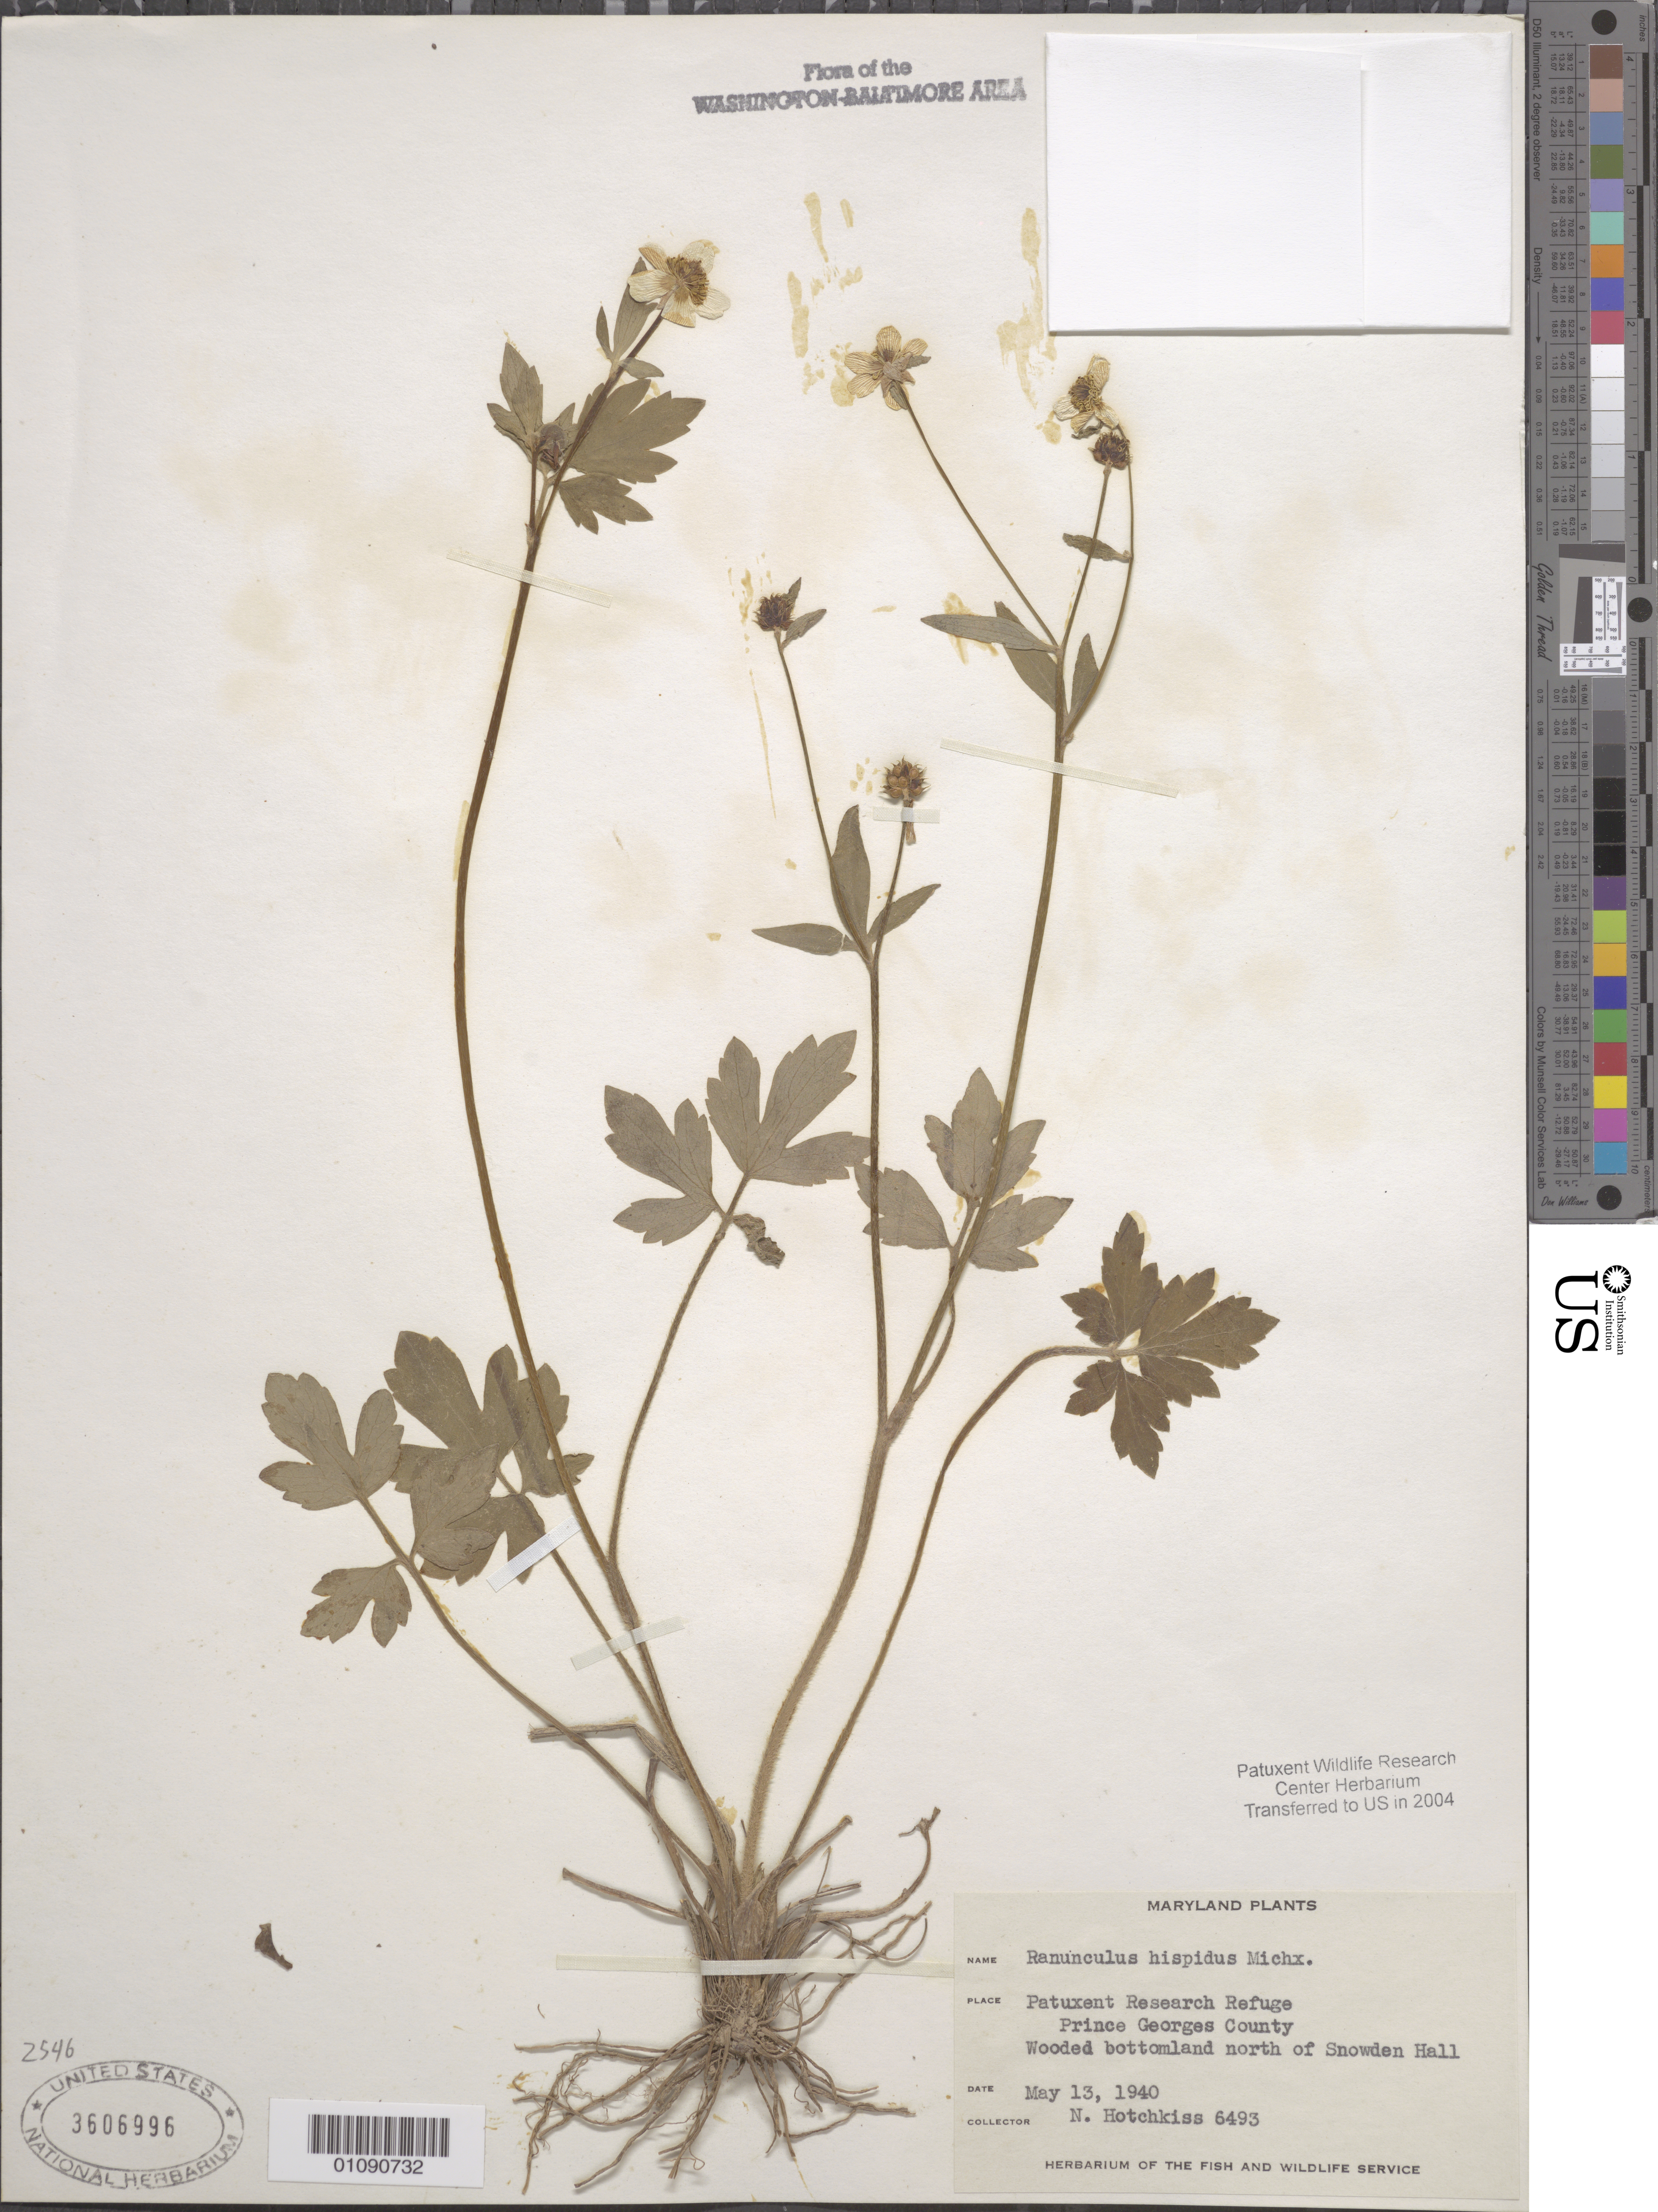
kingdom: Plantae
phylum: Tracheophyta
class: Magnoliopsida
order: Ranunculales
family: Ranunculaceae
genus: Ranunculus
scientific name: Ranunculus hispidus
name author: Michx.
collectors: N. Hotchkiss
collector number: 6493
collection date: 1940-05-13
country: United States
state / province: Maryland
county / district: Prince George's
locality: Patuxent Wildlife Refuge, N. of Snowden Hall.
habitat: Wooded bottomland.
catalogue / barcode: US 3606996